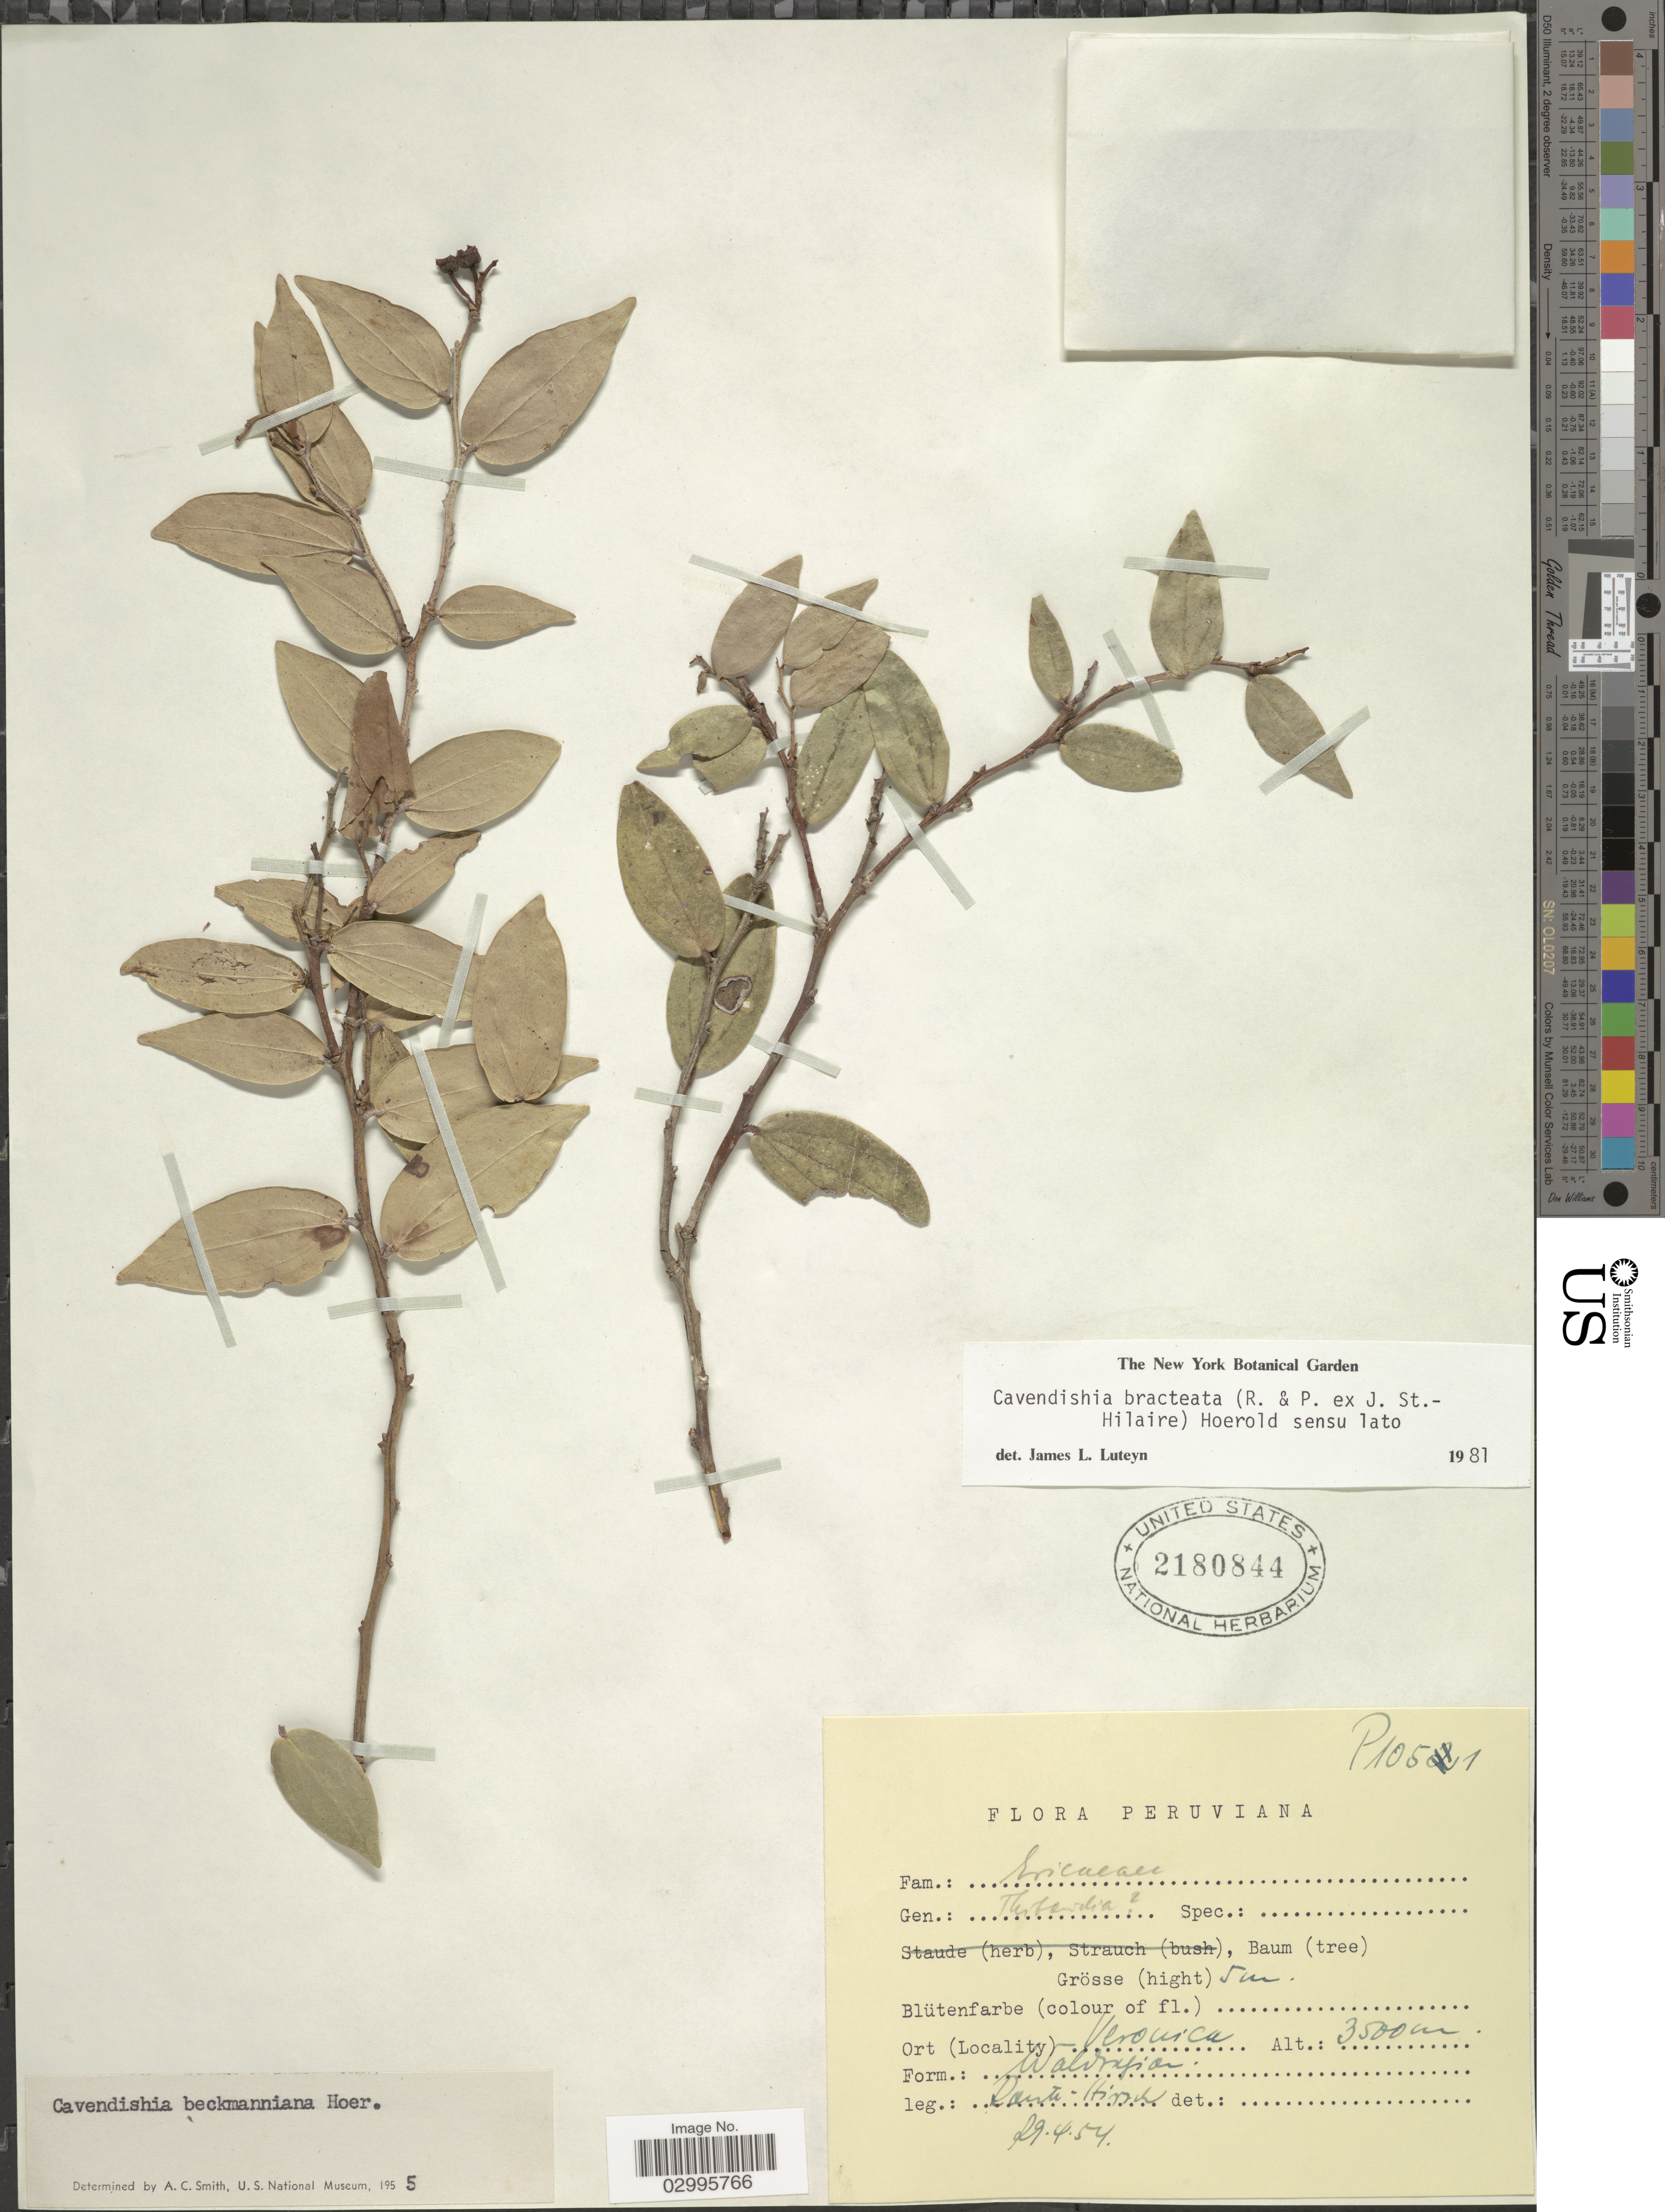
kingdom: Plantae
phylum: Tracheophyta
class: Magnoliopsida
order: Ericales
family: Ericaceae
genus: Cavendishia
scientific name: Cavendishia bracteata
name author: (Ruiz & Pav. ex J. St.-Hil.) Hoerold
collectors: W. Rauh & G. Hirsch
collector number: P1051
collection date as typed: Transcribed d/m/y: 29/4/54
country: Peru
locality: Veronica.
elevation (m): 3500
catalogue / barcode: US 2180844